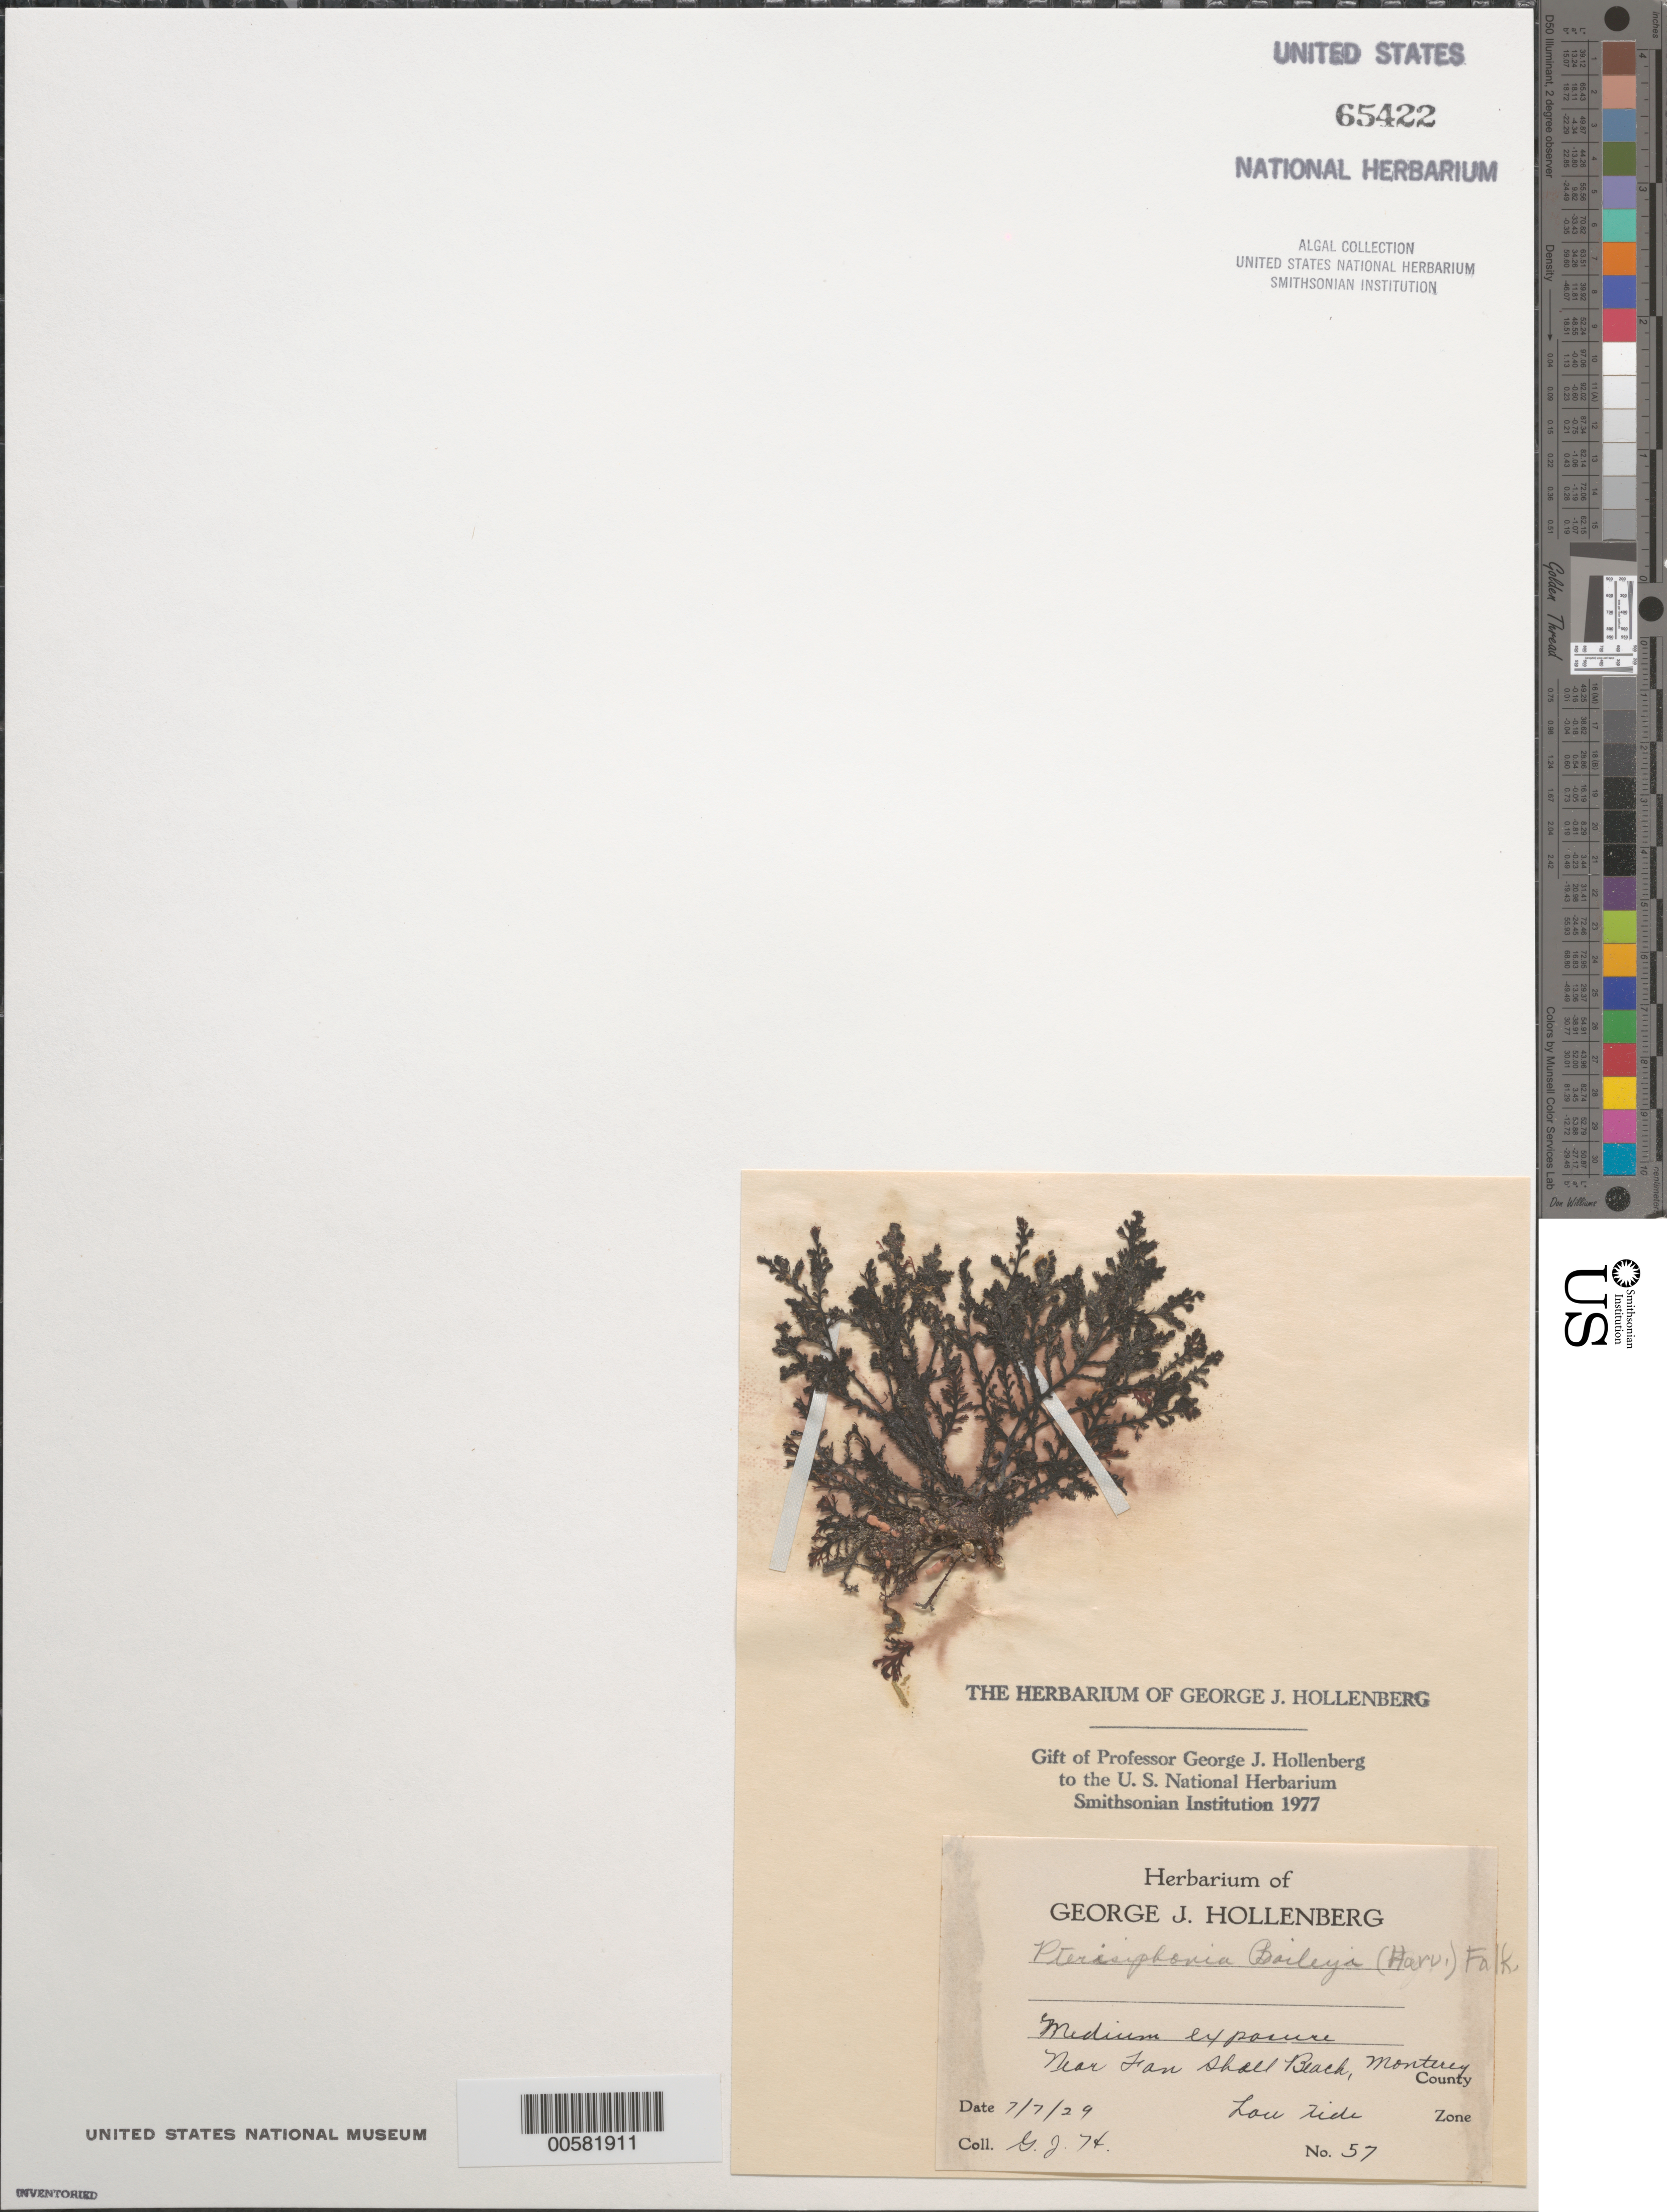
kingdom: Plantae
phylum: Rhodophyta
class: Florideophyceae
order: Ceramiales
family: Rhodomelaceae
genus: Symphyocladiella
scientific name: Symphyocladiella baileyi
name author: (Harvey) D.E.Bustamante et al.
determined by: Algae name updating Project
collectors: G. Hollenberg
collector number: GJH 57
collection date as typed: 07 Jul 1929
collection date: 1929-07-07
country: United States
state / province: California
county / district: Monterey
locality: Near Fan Shell Beach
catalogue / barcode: US 65422